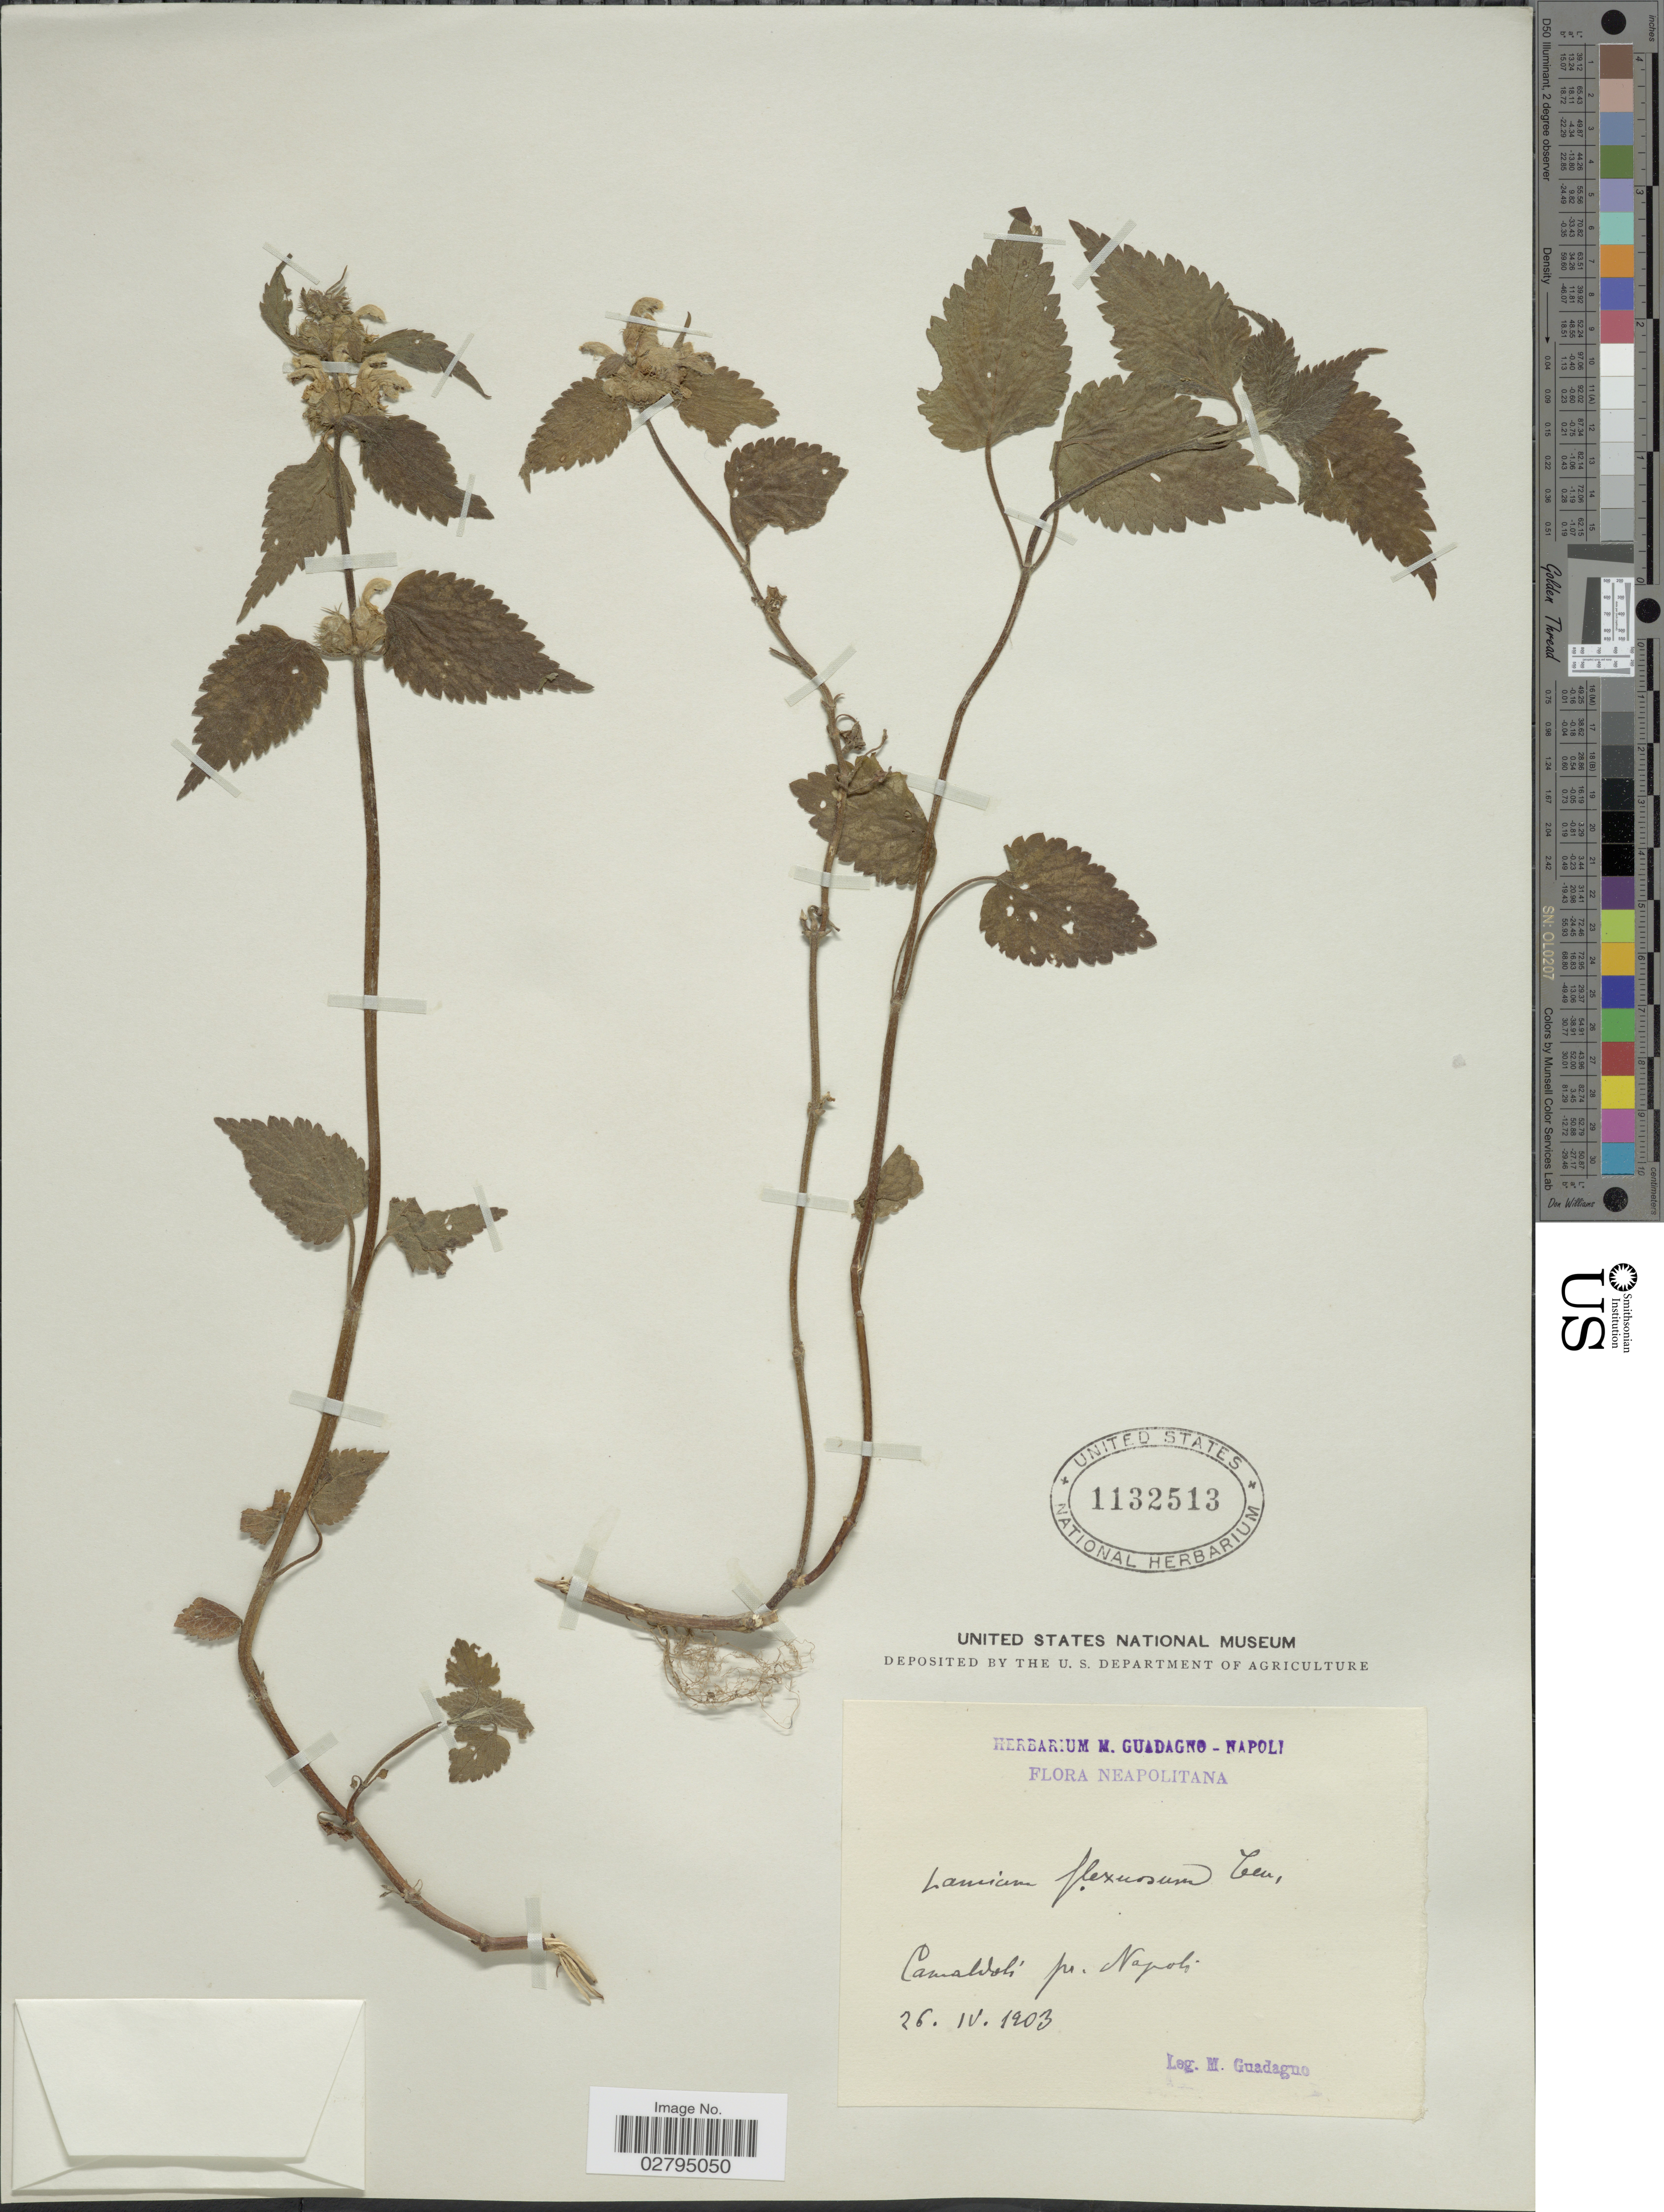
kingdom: Plantae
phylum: Tracheophyta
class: Magnoliopsida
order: Lamiales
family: Lamiaceae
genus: Lamium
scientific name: Lamium flexuosum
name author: Ten.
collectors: M. Guadagno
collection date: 1903-04-26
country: Italy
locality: Neapolitana. Camaldoli pr. Napoli.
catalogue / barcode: US 1132513